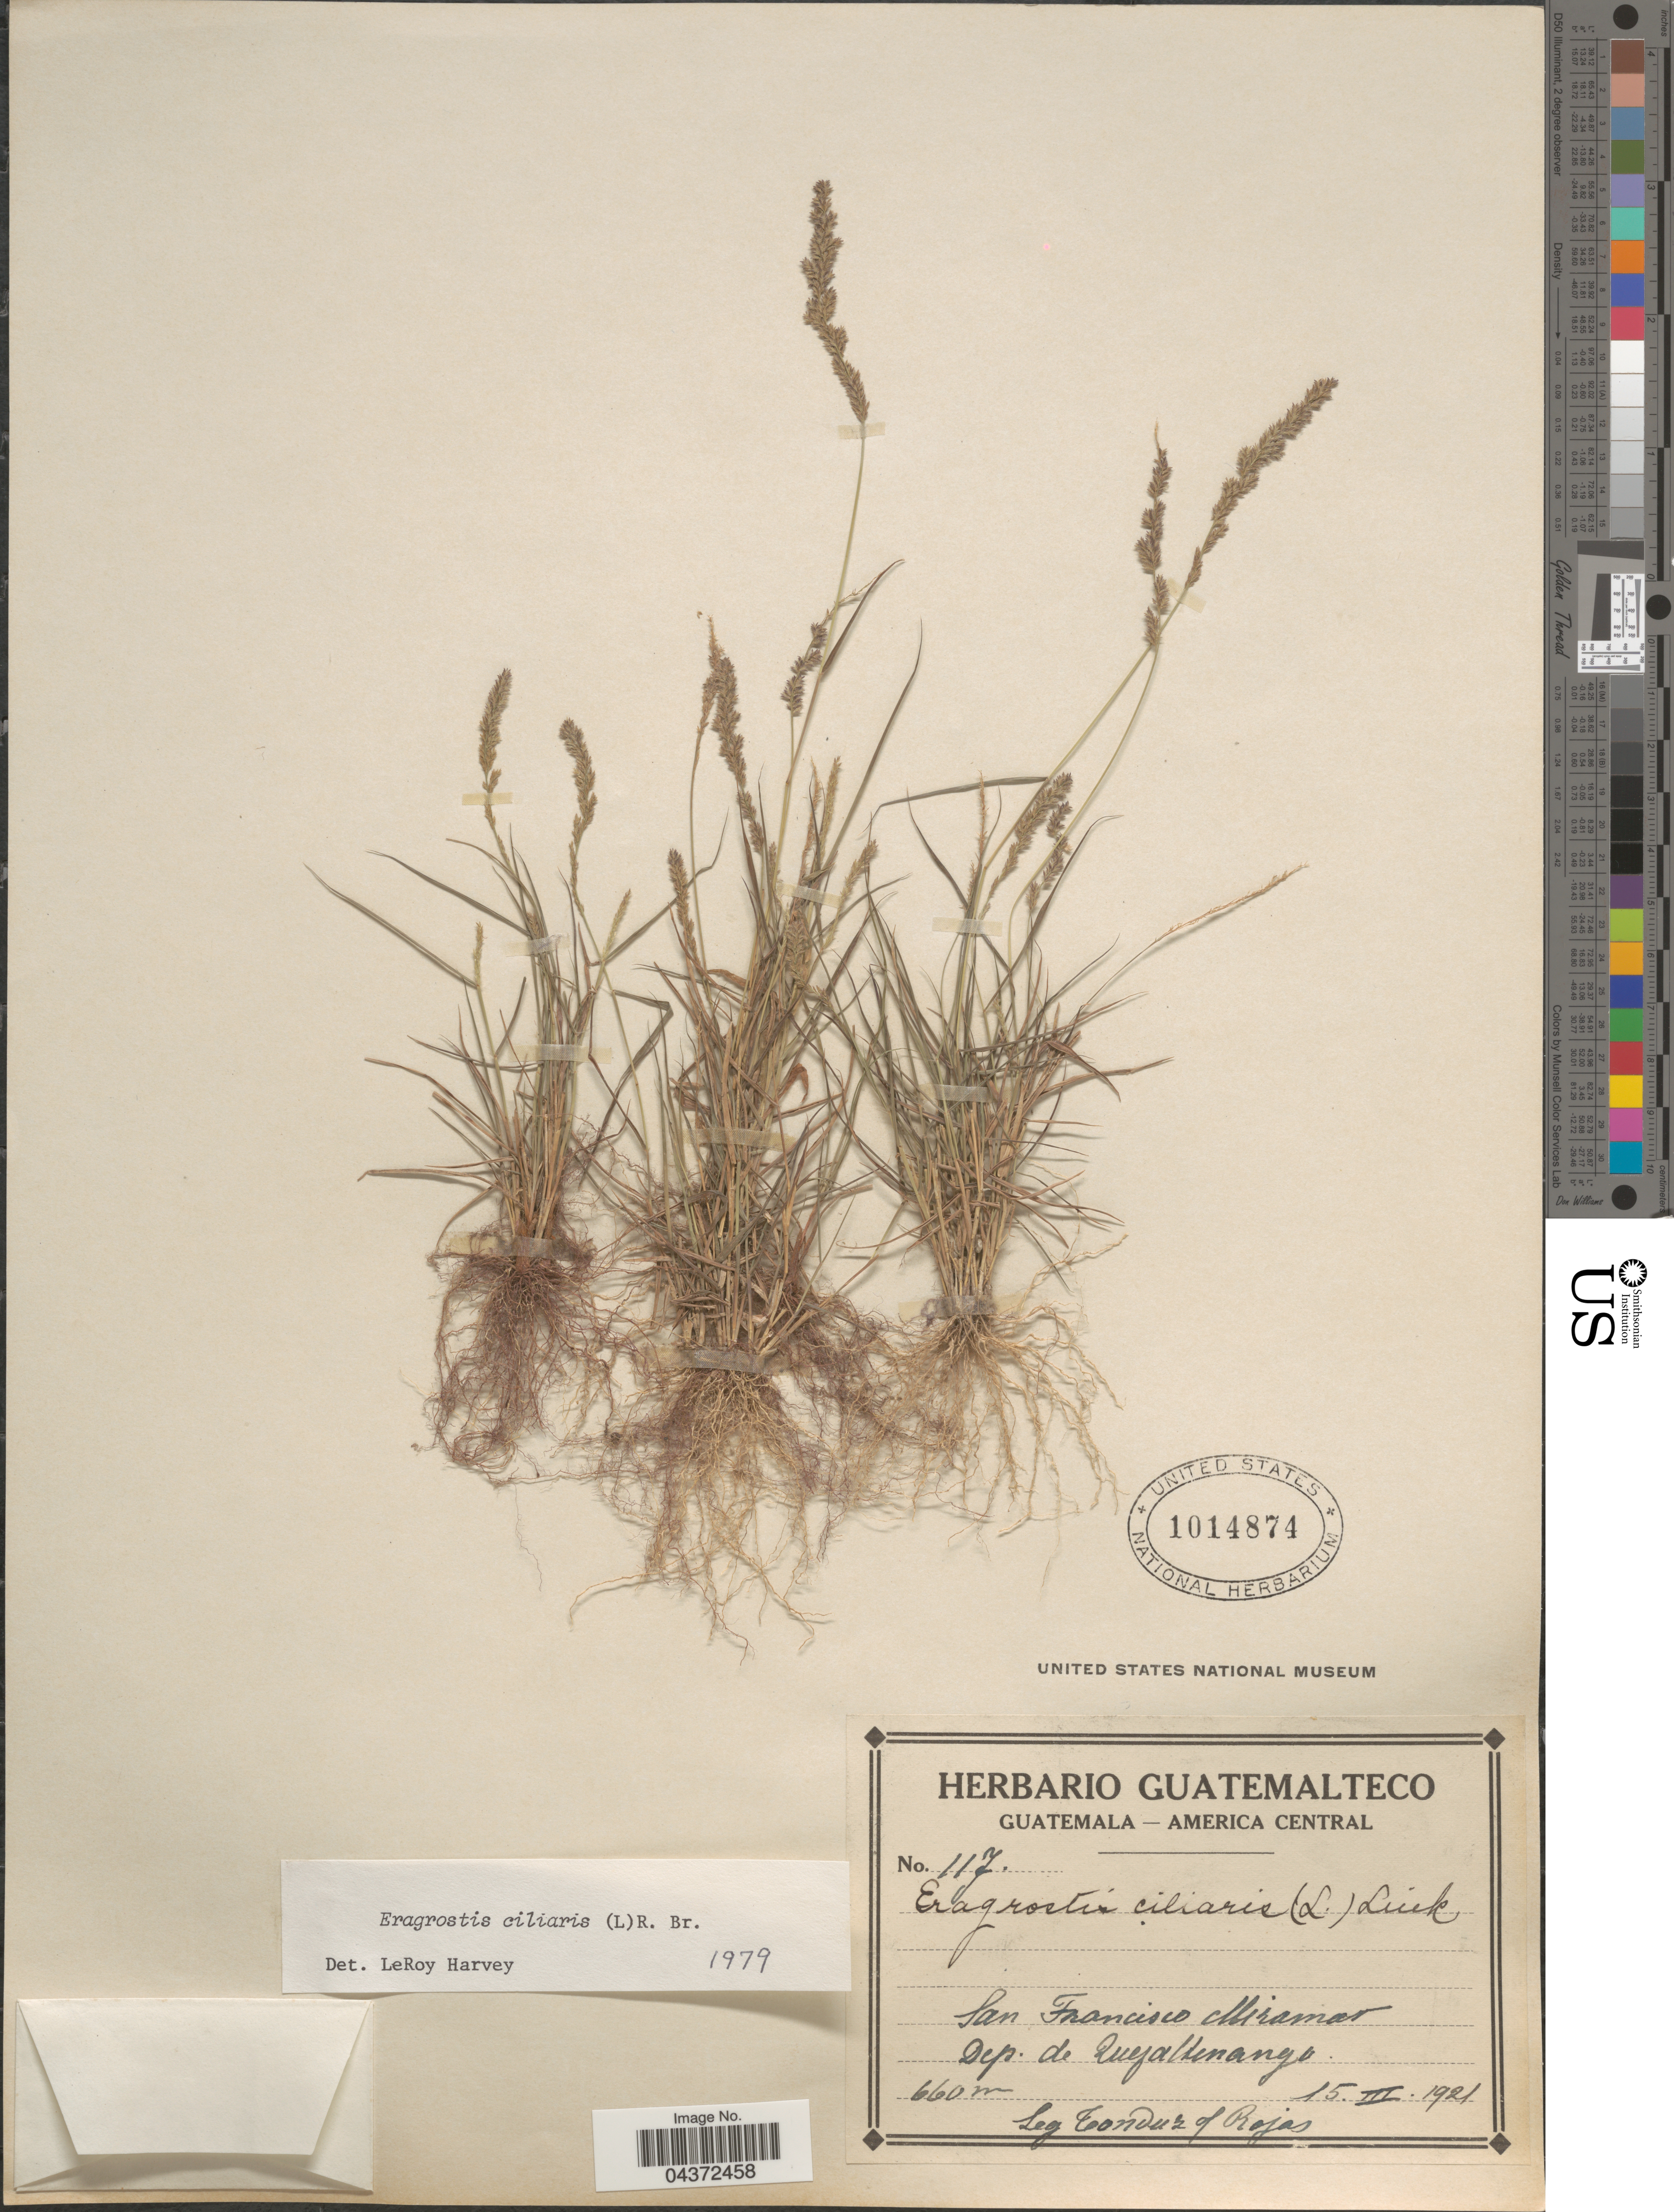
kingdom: Plantae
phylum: Tracheophyta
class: Liliopsida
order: Poales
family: Poaceae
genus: Eragrostis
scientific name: Eragrostis ciliaris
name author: (L.) R. Br.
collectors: Tonduz & Rojas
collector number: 117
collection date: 1921-03-15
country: Guatemala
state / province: Quetzaltenango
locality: San Francisco Miramar. Dep. de Quezaltenango.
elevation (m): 660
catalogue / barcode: US 1014874